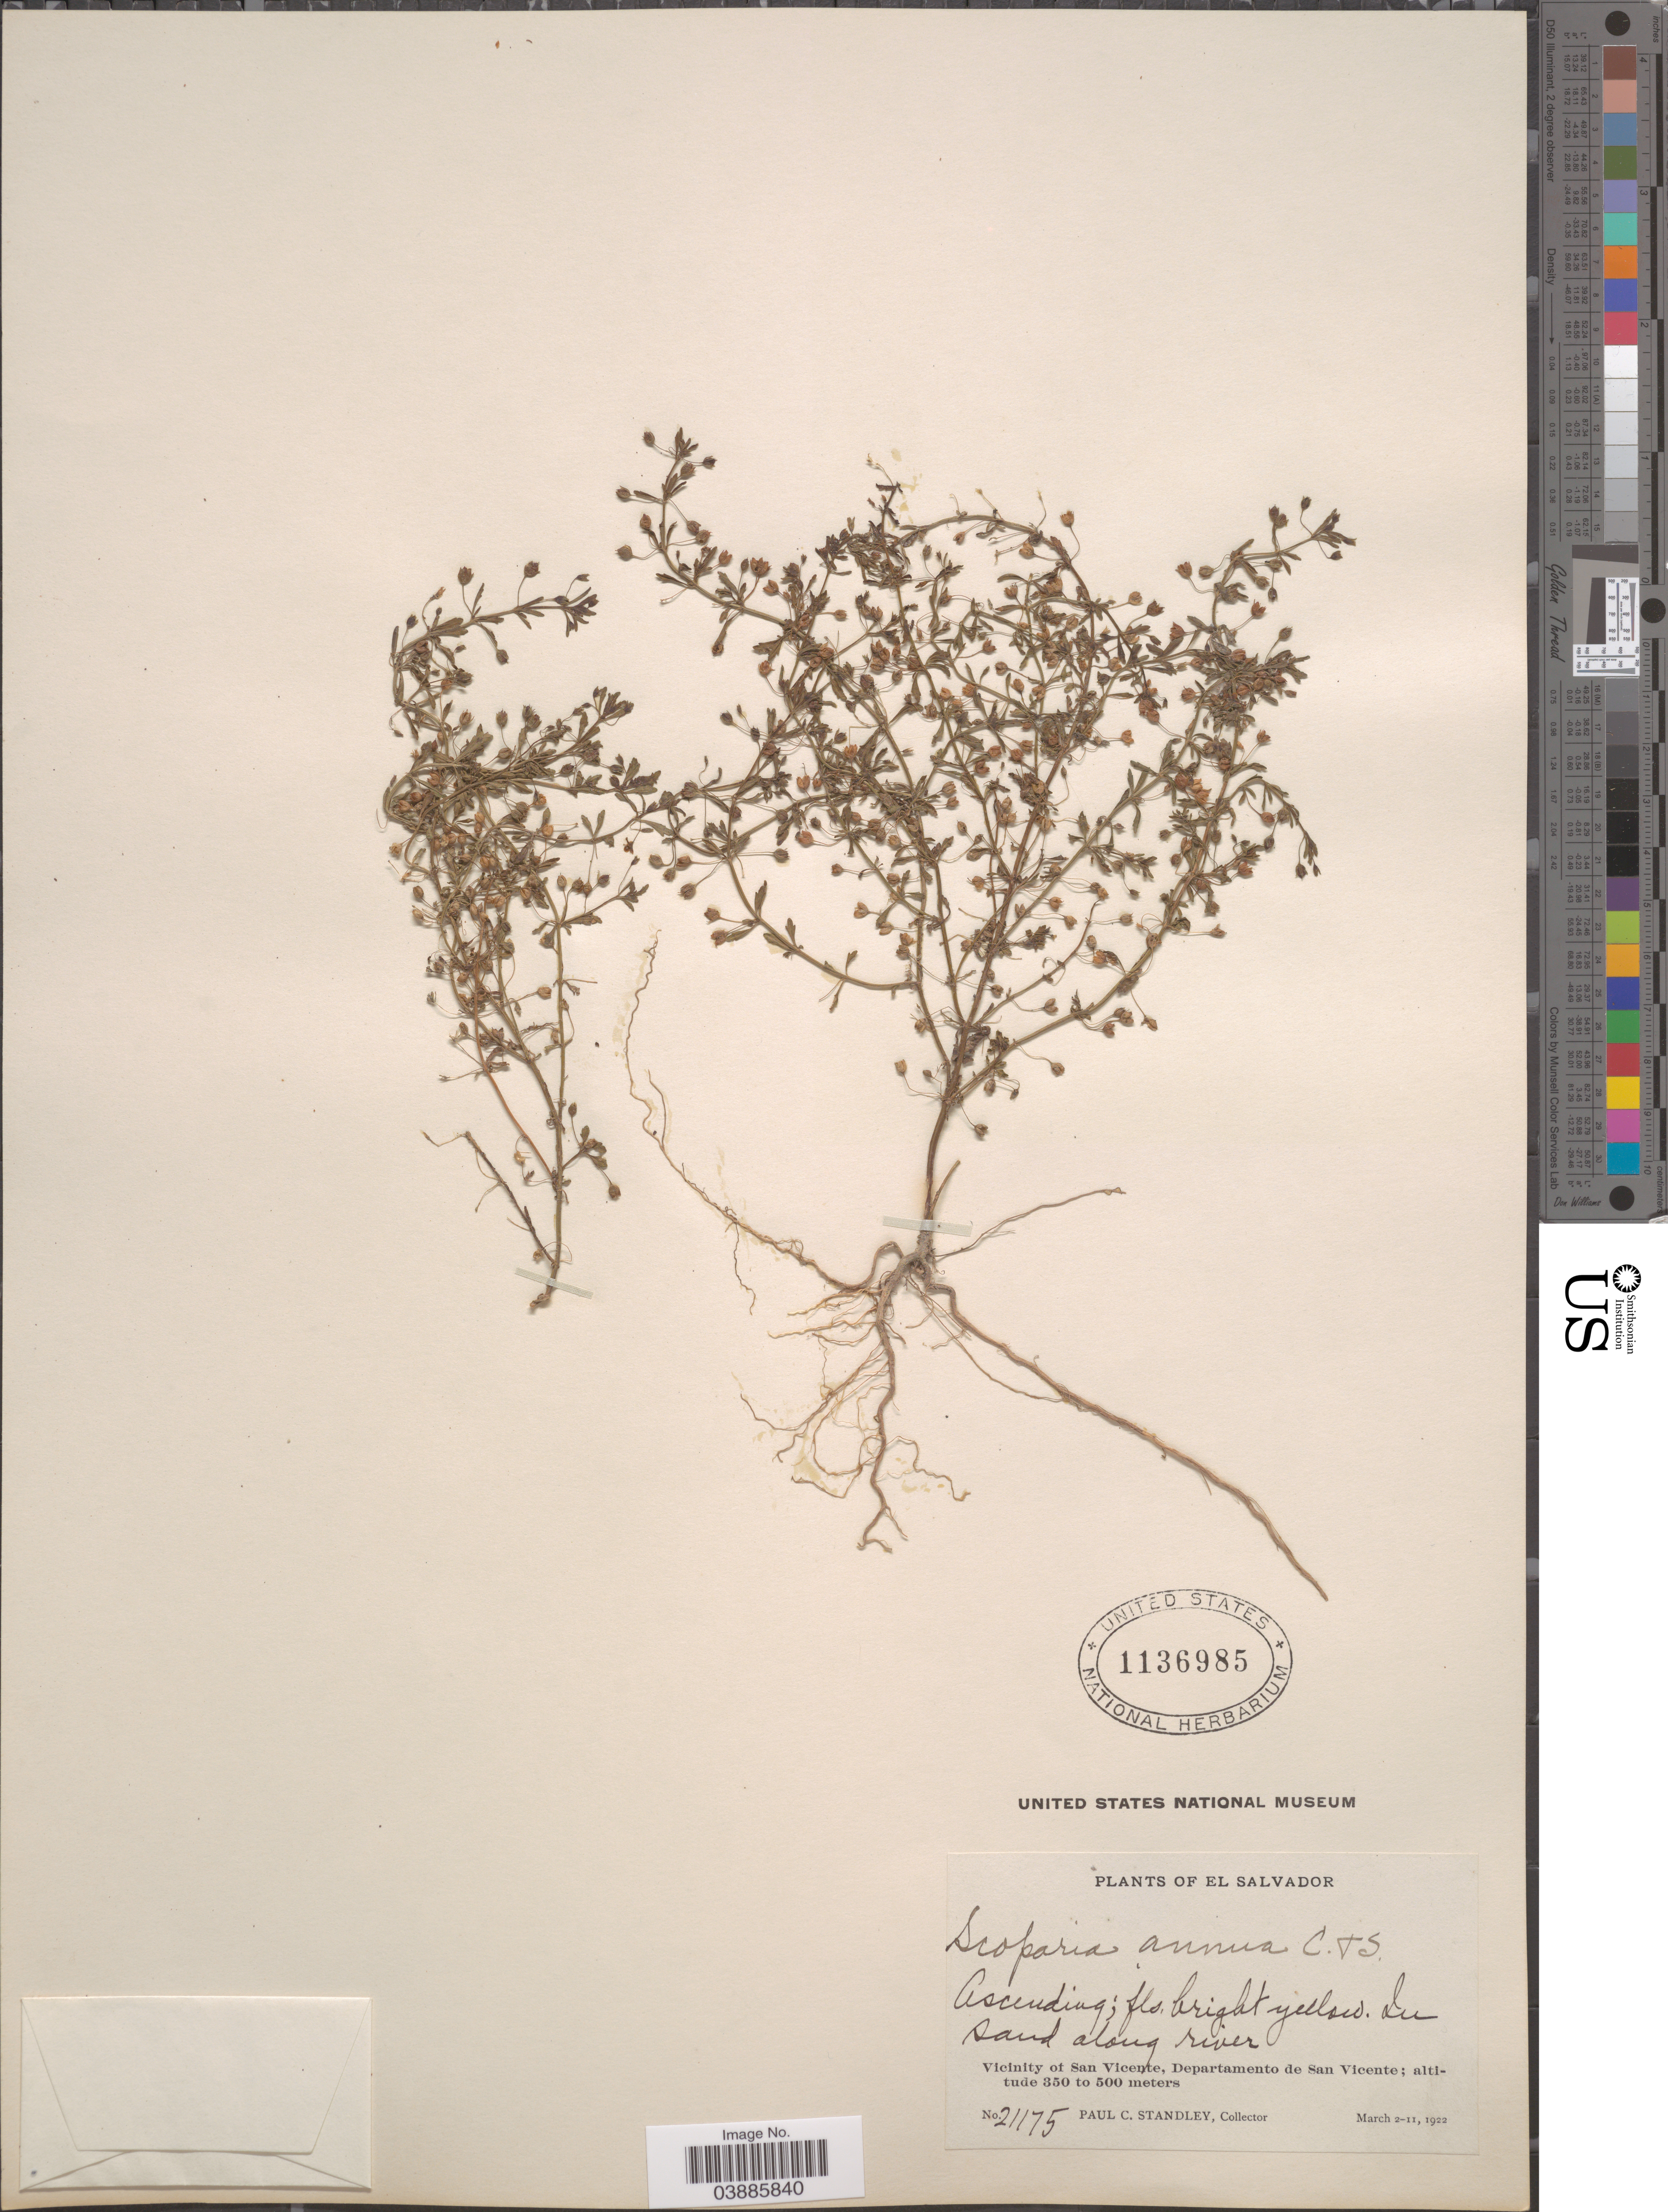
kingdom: Plantae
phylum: Tracheophyta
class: Magnoliopsida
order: Lamiales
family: Plantaginaceae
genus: Scoparia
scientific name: Scoparia annua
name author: Cham. ex Schltdl.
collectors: P. C. Standley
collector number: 21175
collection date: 1922-03-02/1922-03-11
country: El Salvador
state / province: San Vincente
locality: In sand along river. Vicinity of San Vicente, Departamento de San Vicente.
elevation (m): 350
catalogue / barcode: US 1136985